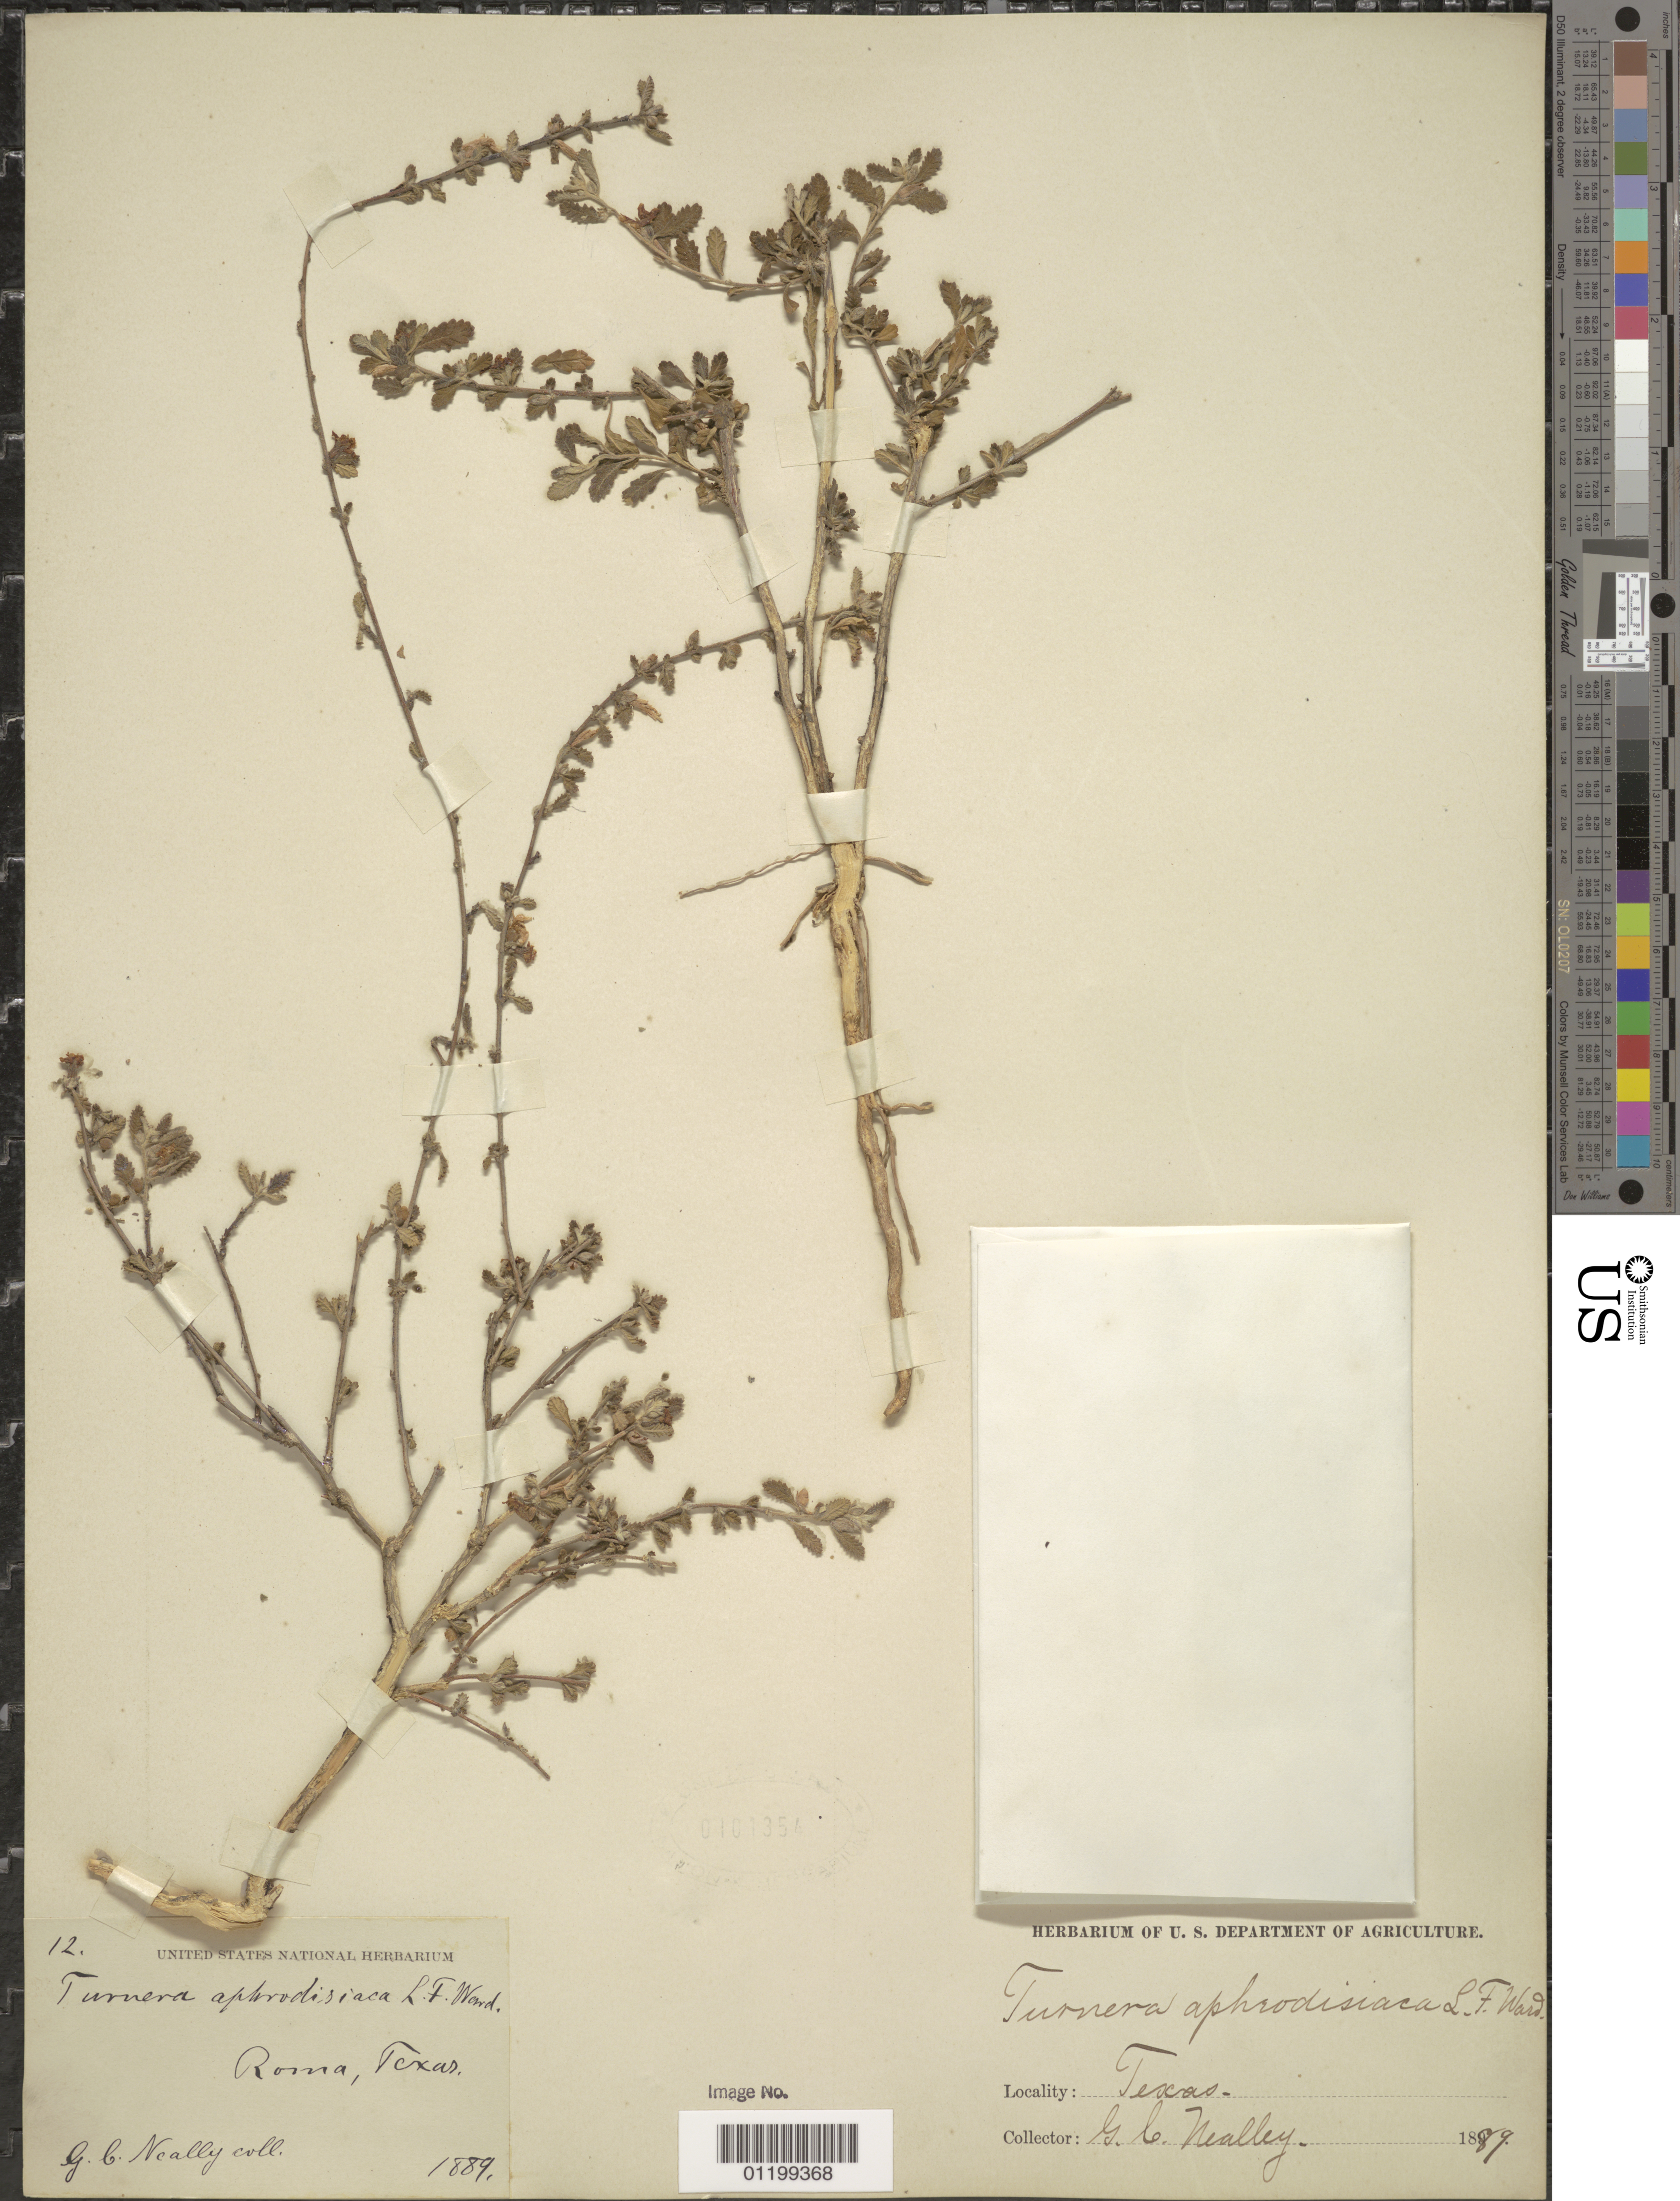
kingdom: Plantae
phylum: Tracheophyta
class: Magnoliopsida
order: Malpighiales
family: Turneraceae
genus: Turnera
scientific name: Turnera diffusa var. aphrodisiaca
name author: (Ward) Urb.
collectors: G. C. Nealley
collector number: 12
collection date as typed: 1889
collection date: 1889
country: United States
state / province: Texas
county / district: Starr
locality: Roma.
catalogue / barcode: US 101354